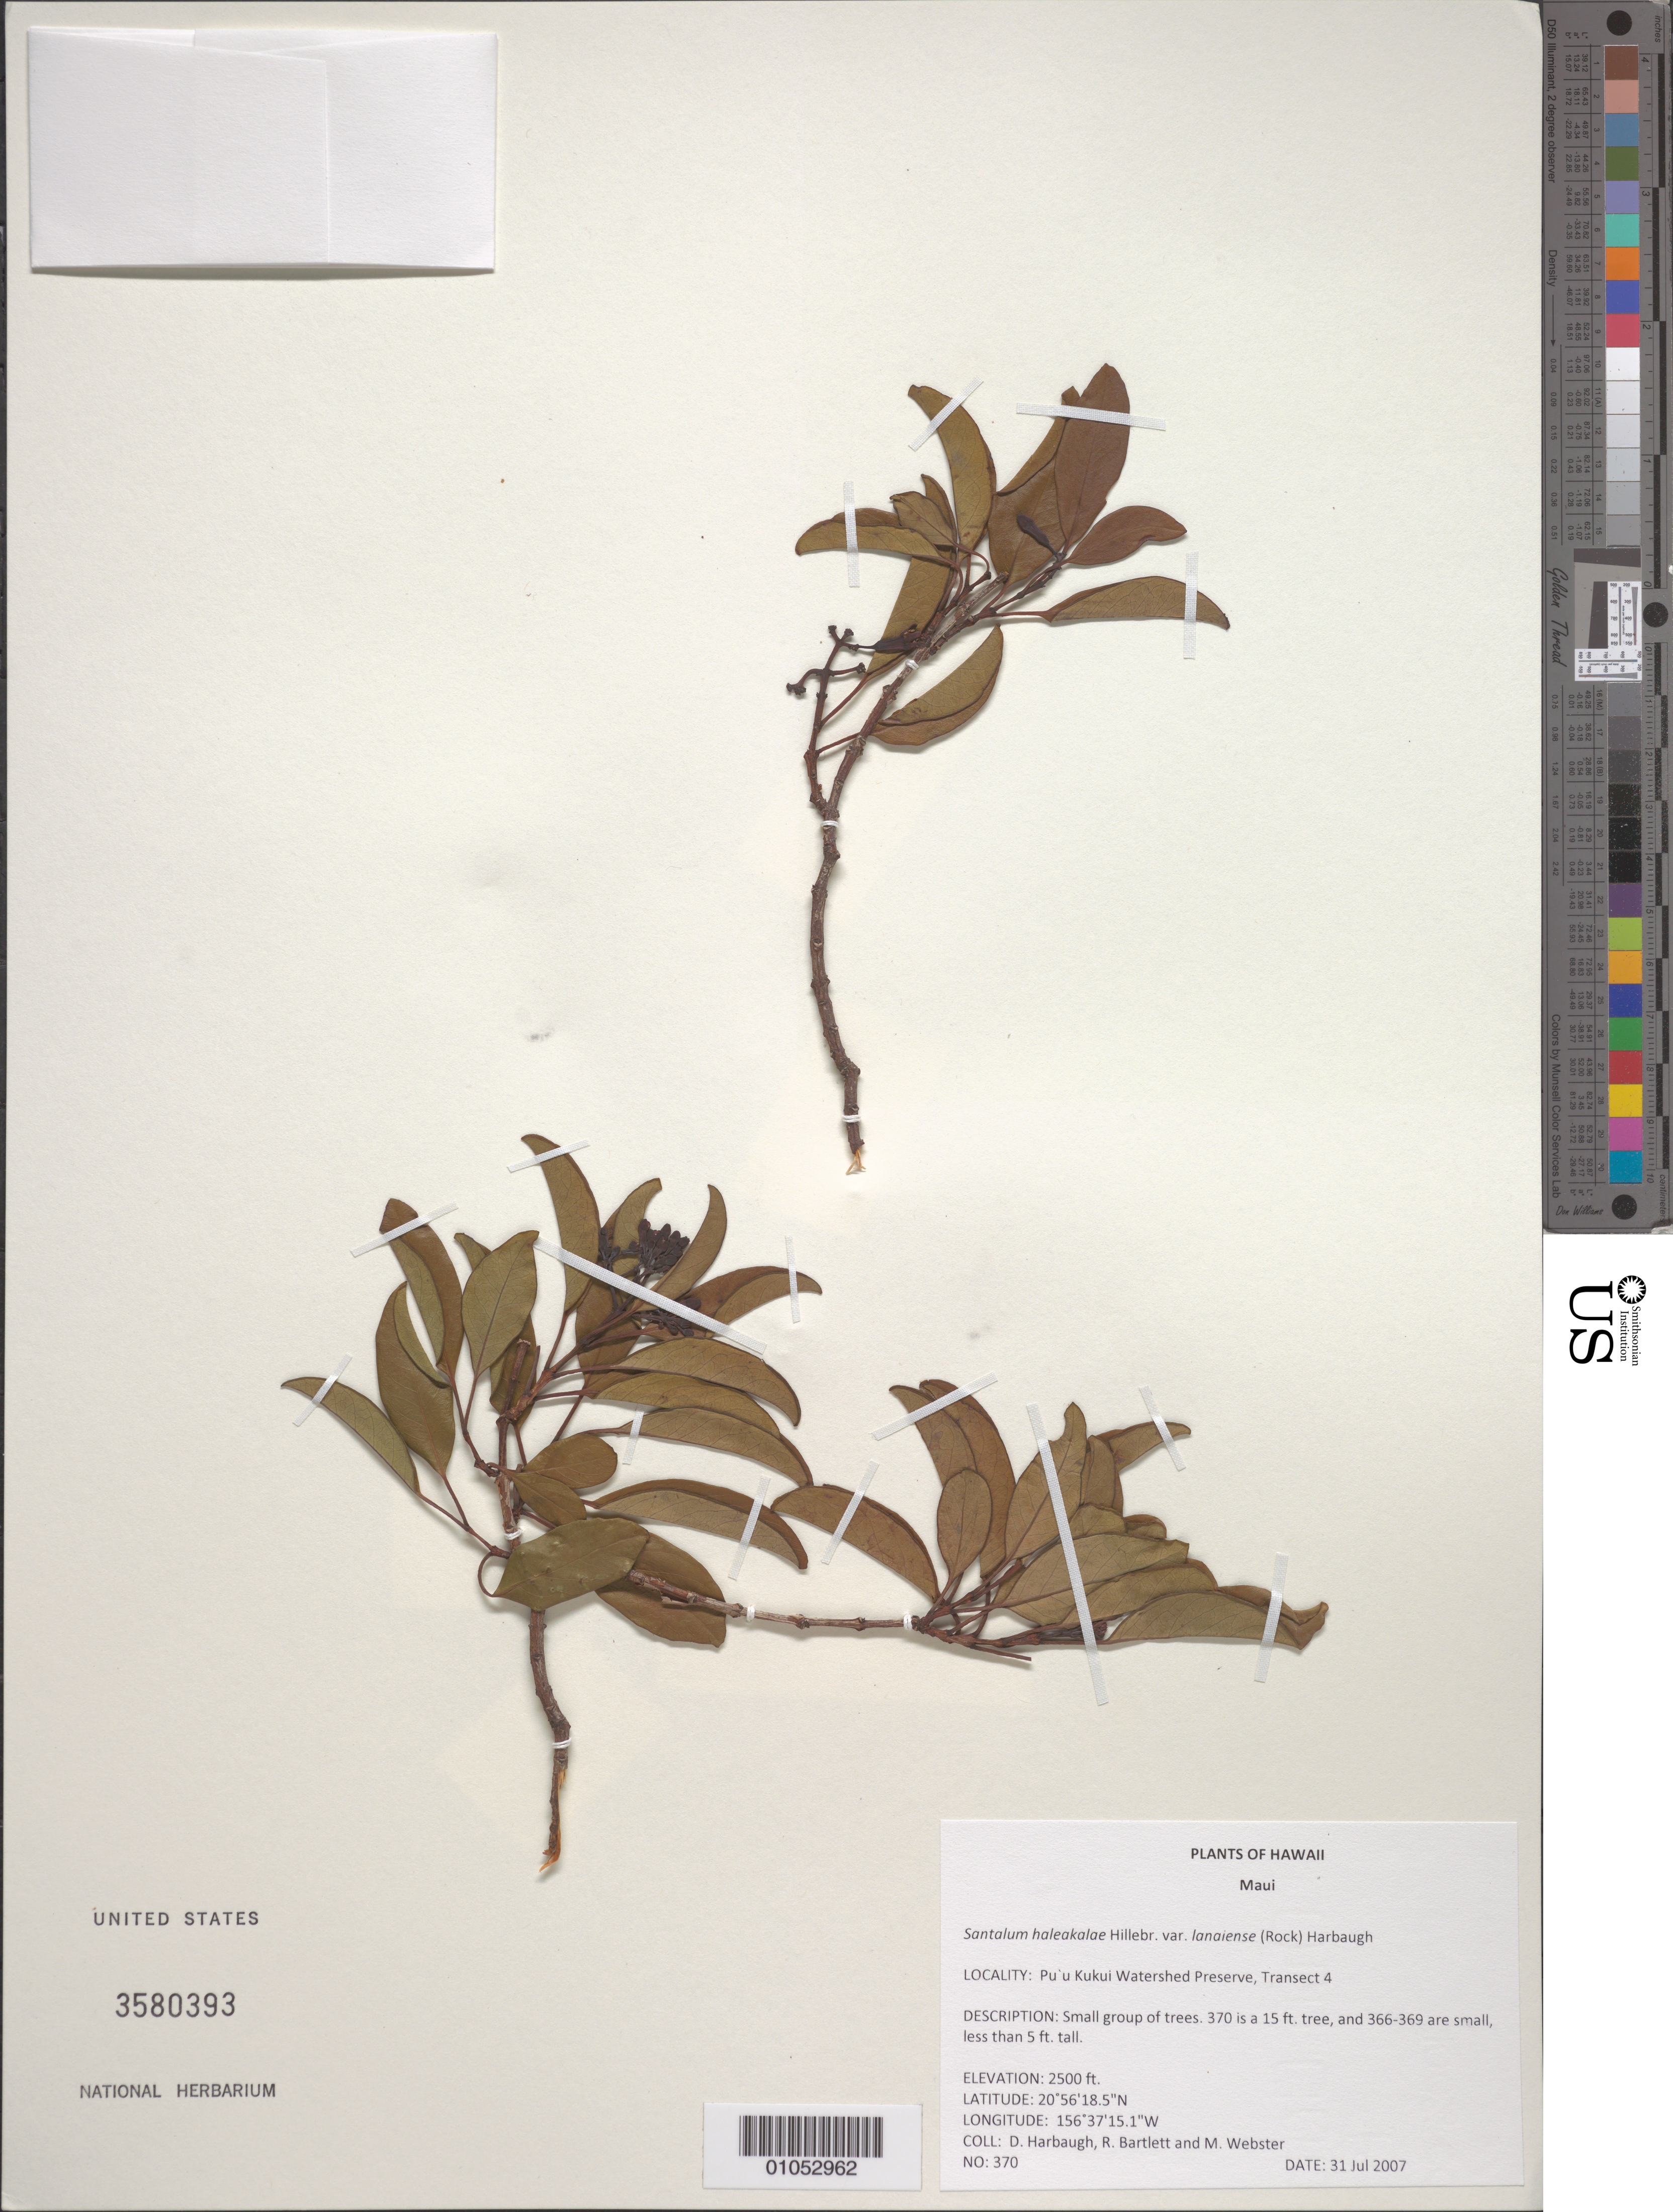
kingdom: Plantae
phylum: Tracheophyta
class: Magnoliopsida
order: Santalales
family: Santalaceae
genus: Santalum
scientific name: Santalum haleakalae var. lanaiense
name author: (Rock) Harbaugh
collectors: D. Harbaugh, R. Bartlett & M. Webster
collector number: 370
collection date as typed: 31 Jul 2007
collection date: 2007-07-31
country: United States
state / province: Hawaii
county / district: Maui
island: Maui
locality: Puu Kukui watershed Preserve, Transect 4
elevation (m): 762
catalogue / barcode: US 3580393